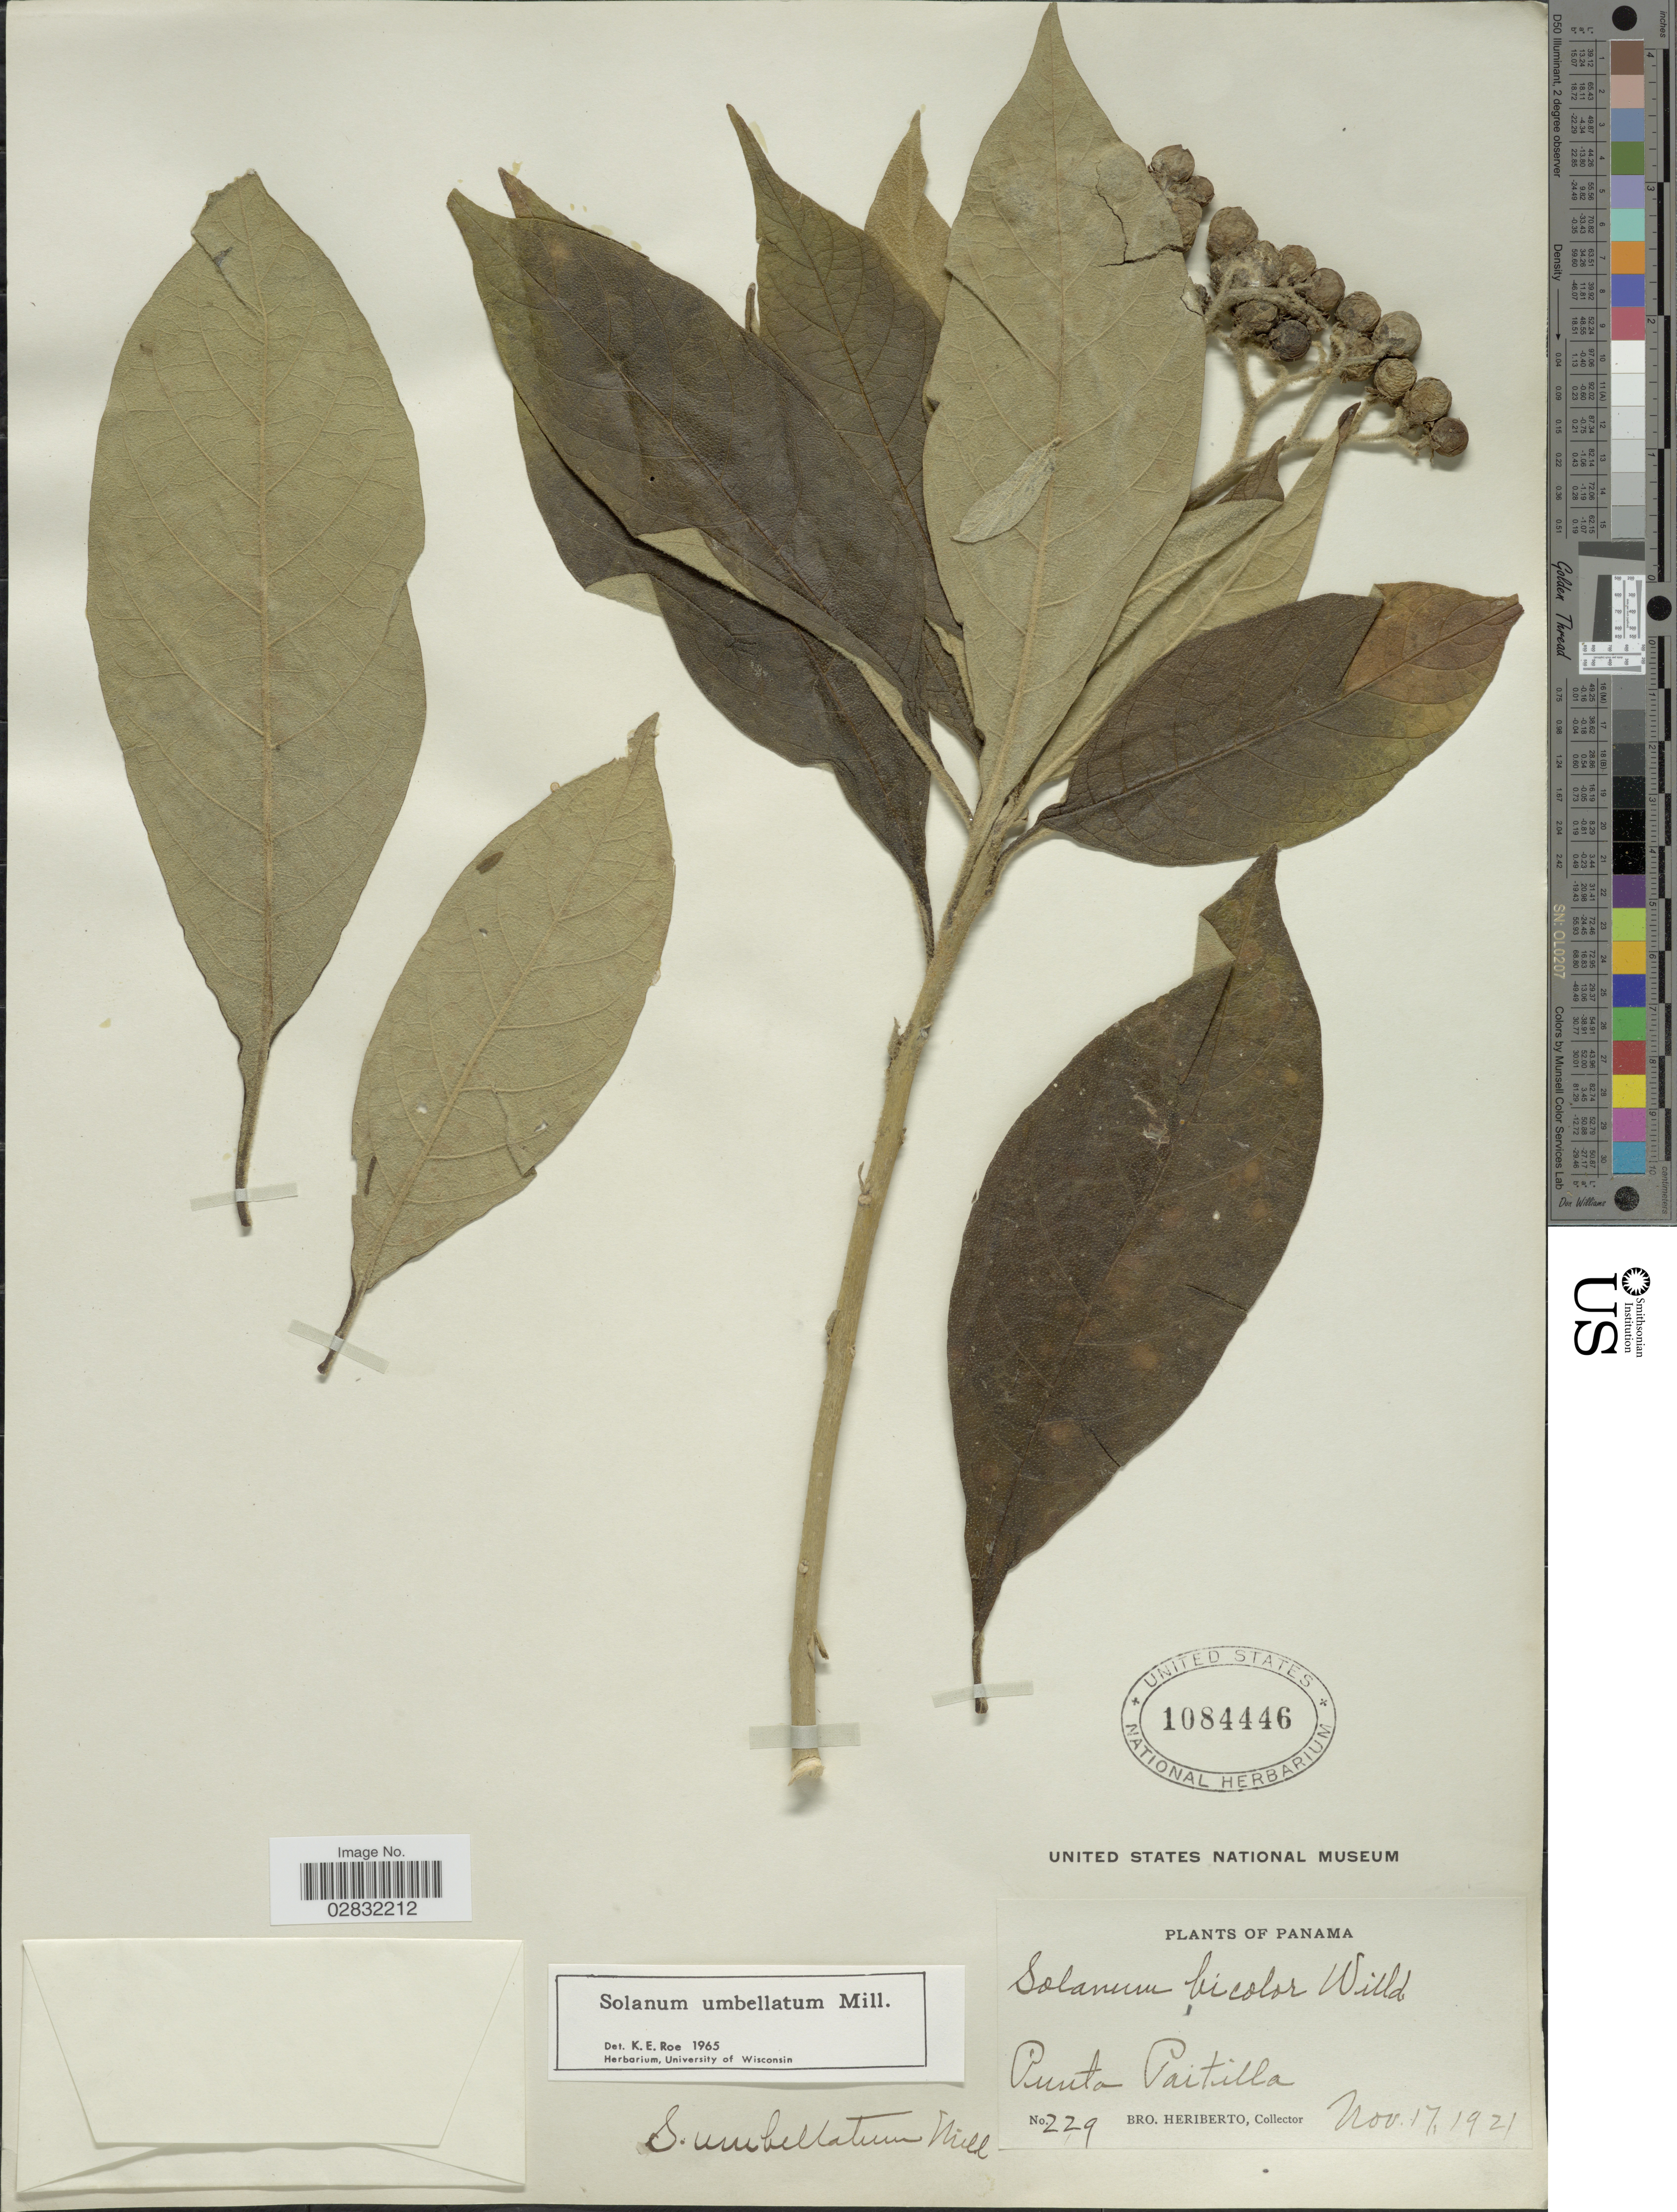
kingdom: Plantae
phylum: Tracheophyta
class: Magnoliopsida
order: Solanales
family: Solanaceae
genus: Solanum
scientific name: Solanum umbellatum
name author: Mill.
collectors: B. Heriberto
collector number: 229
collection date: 1921-11-17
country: Panama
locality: Punta Paitilla.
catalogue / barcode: US 1084446